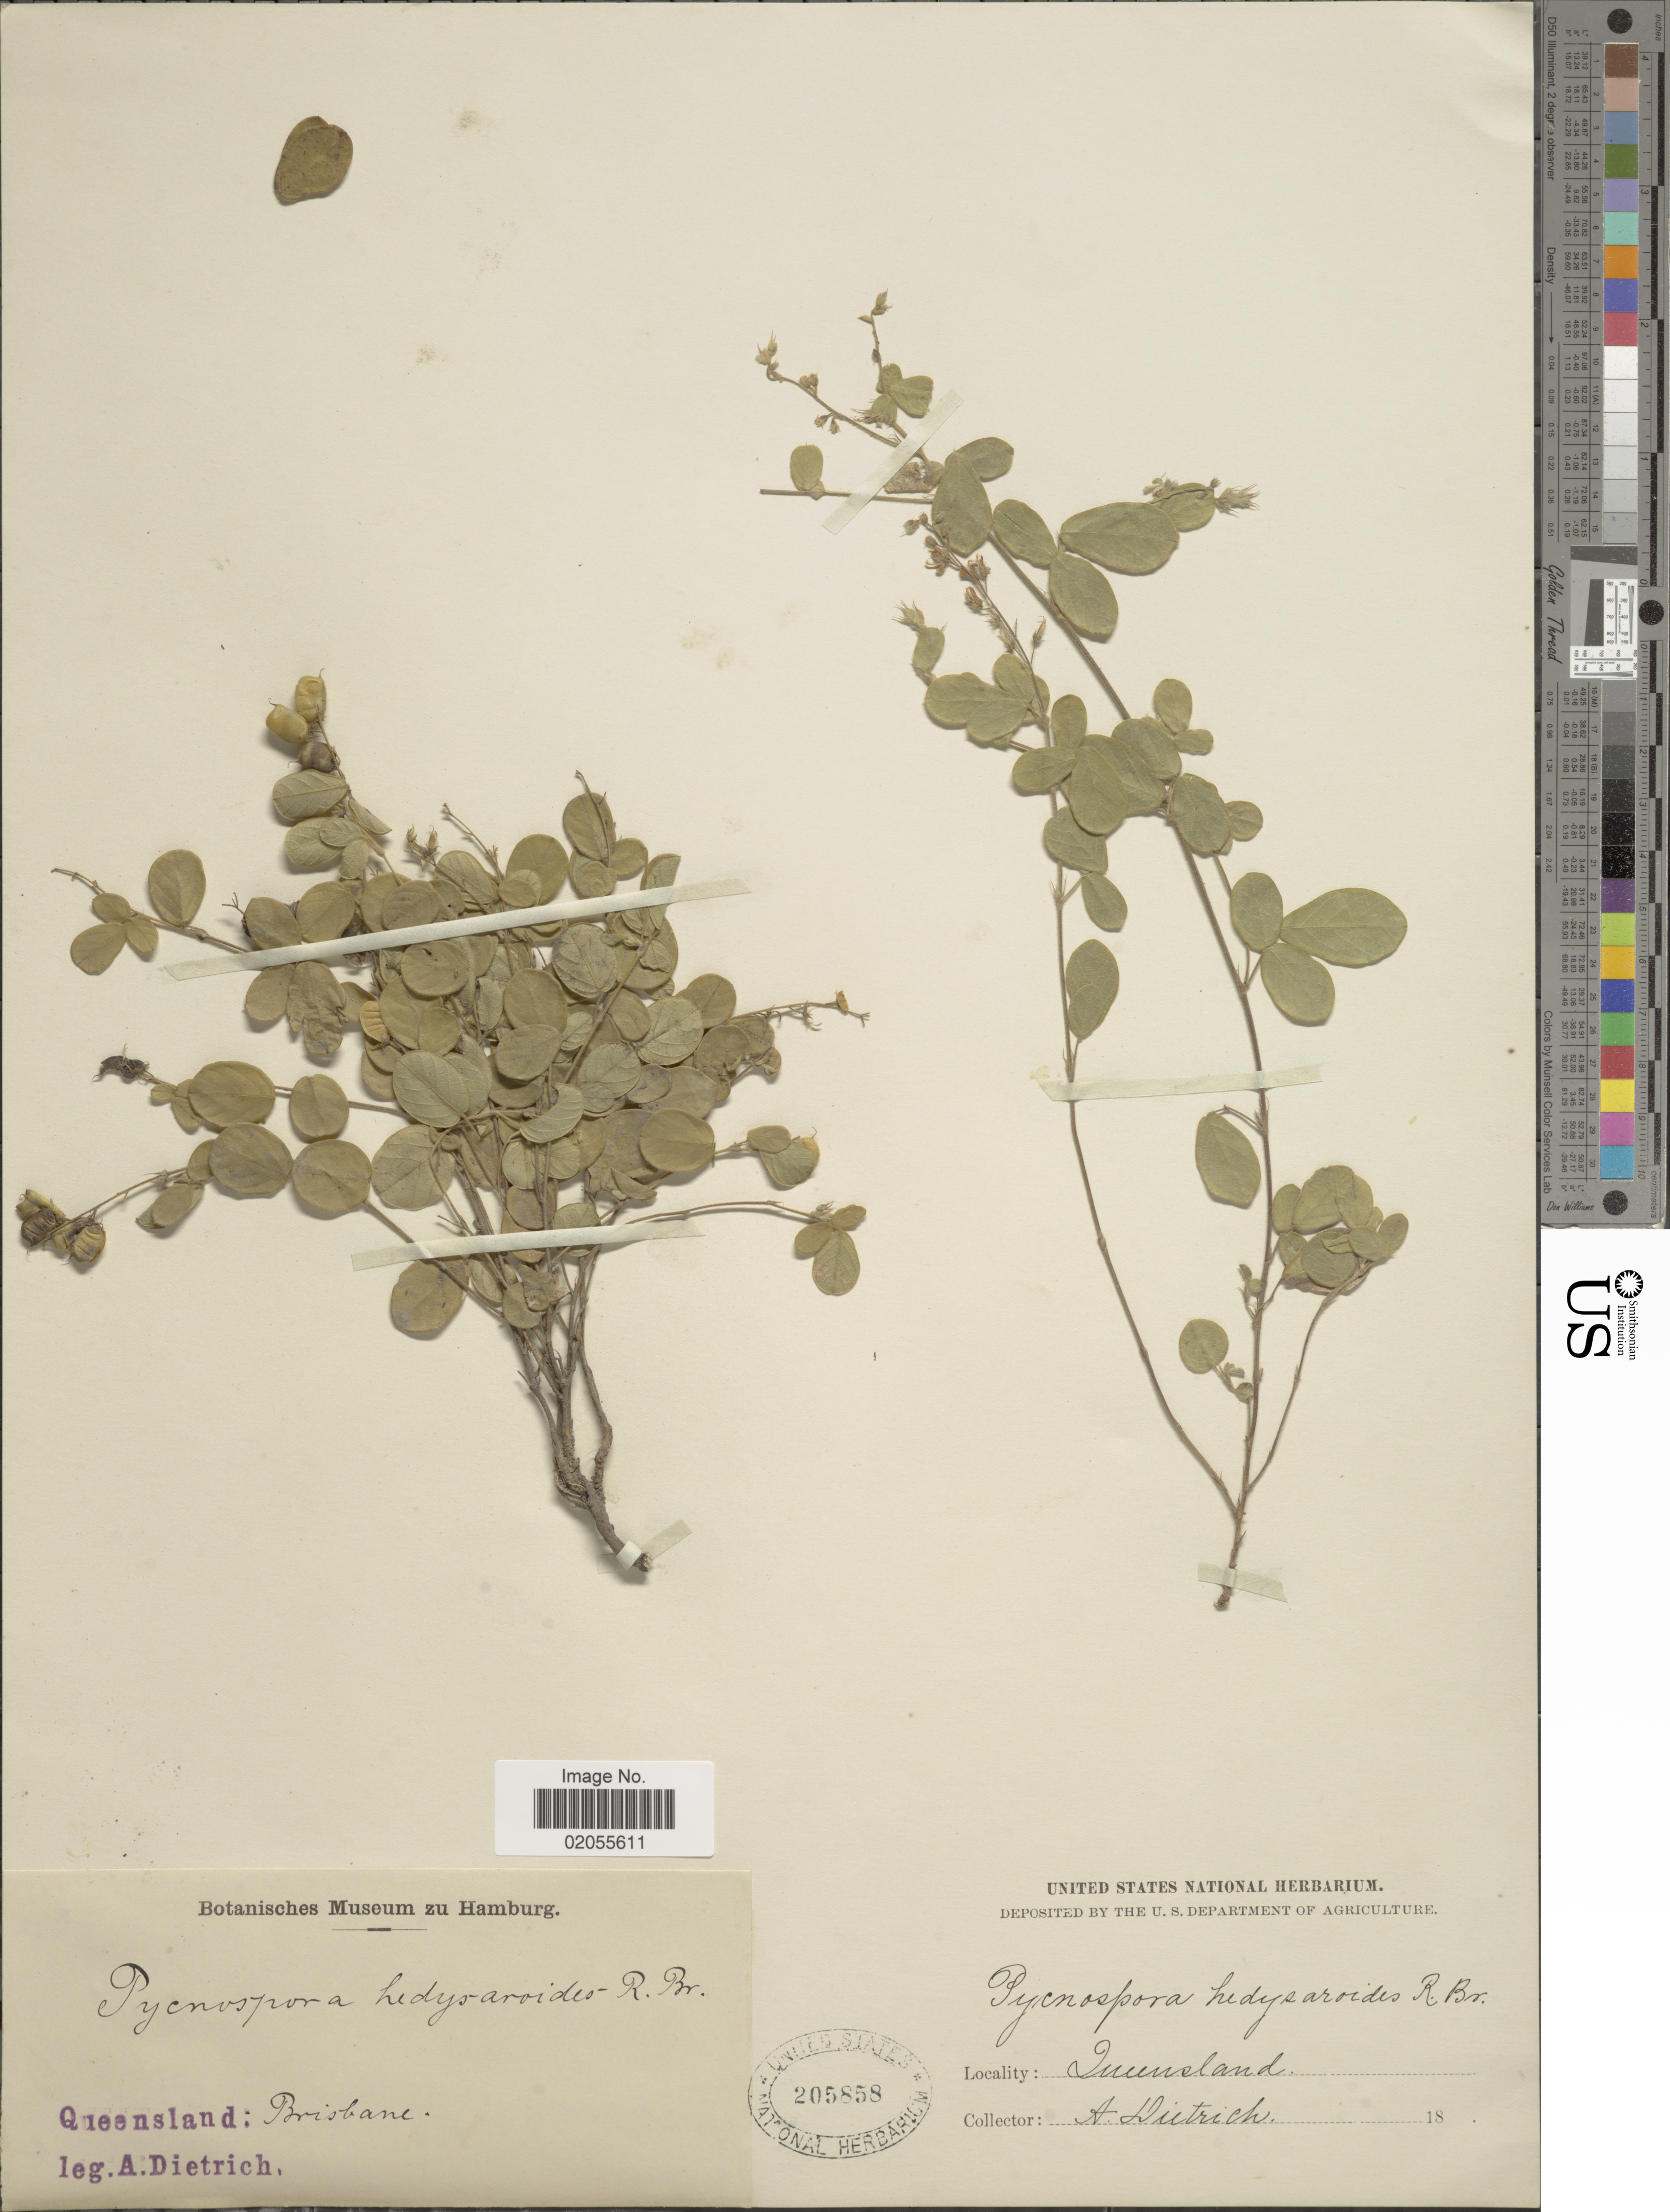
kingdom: Plantae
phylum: Tracheophyta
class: Magnoliopsida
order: Fabales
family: Fabaceae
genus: Pycnospora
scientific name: Pycnospora hedysaroides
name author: R. Br. ex Wight & Arn.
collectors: A. Dietrich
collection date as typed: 18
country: Australia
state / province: Queensland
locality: Brisbane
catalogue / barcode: US 205858